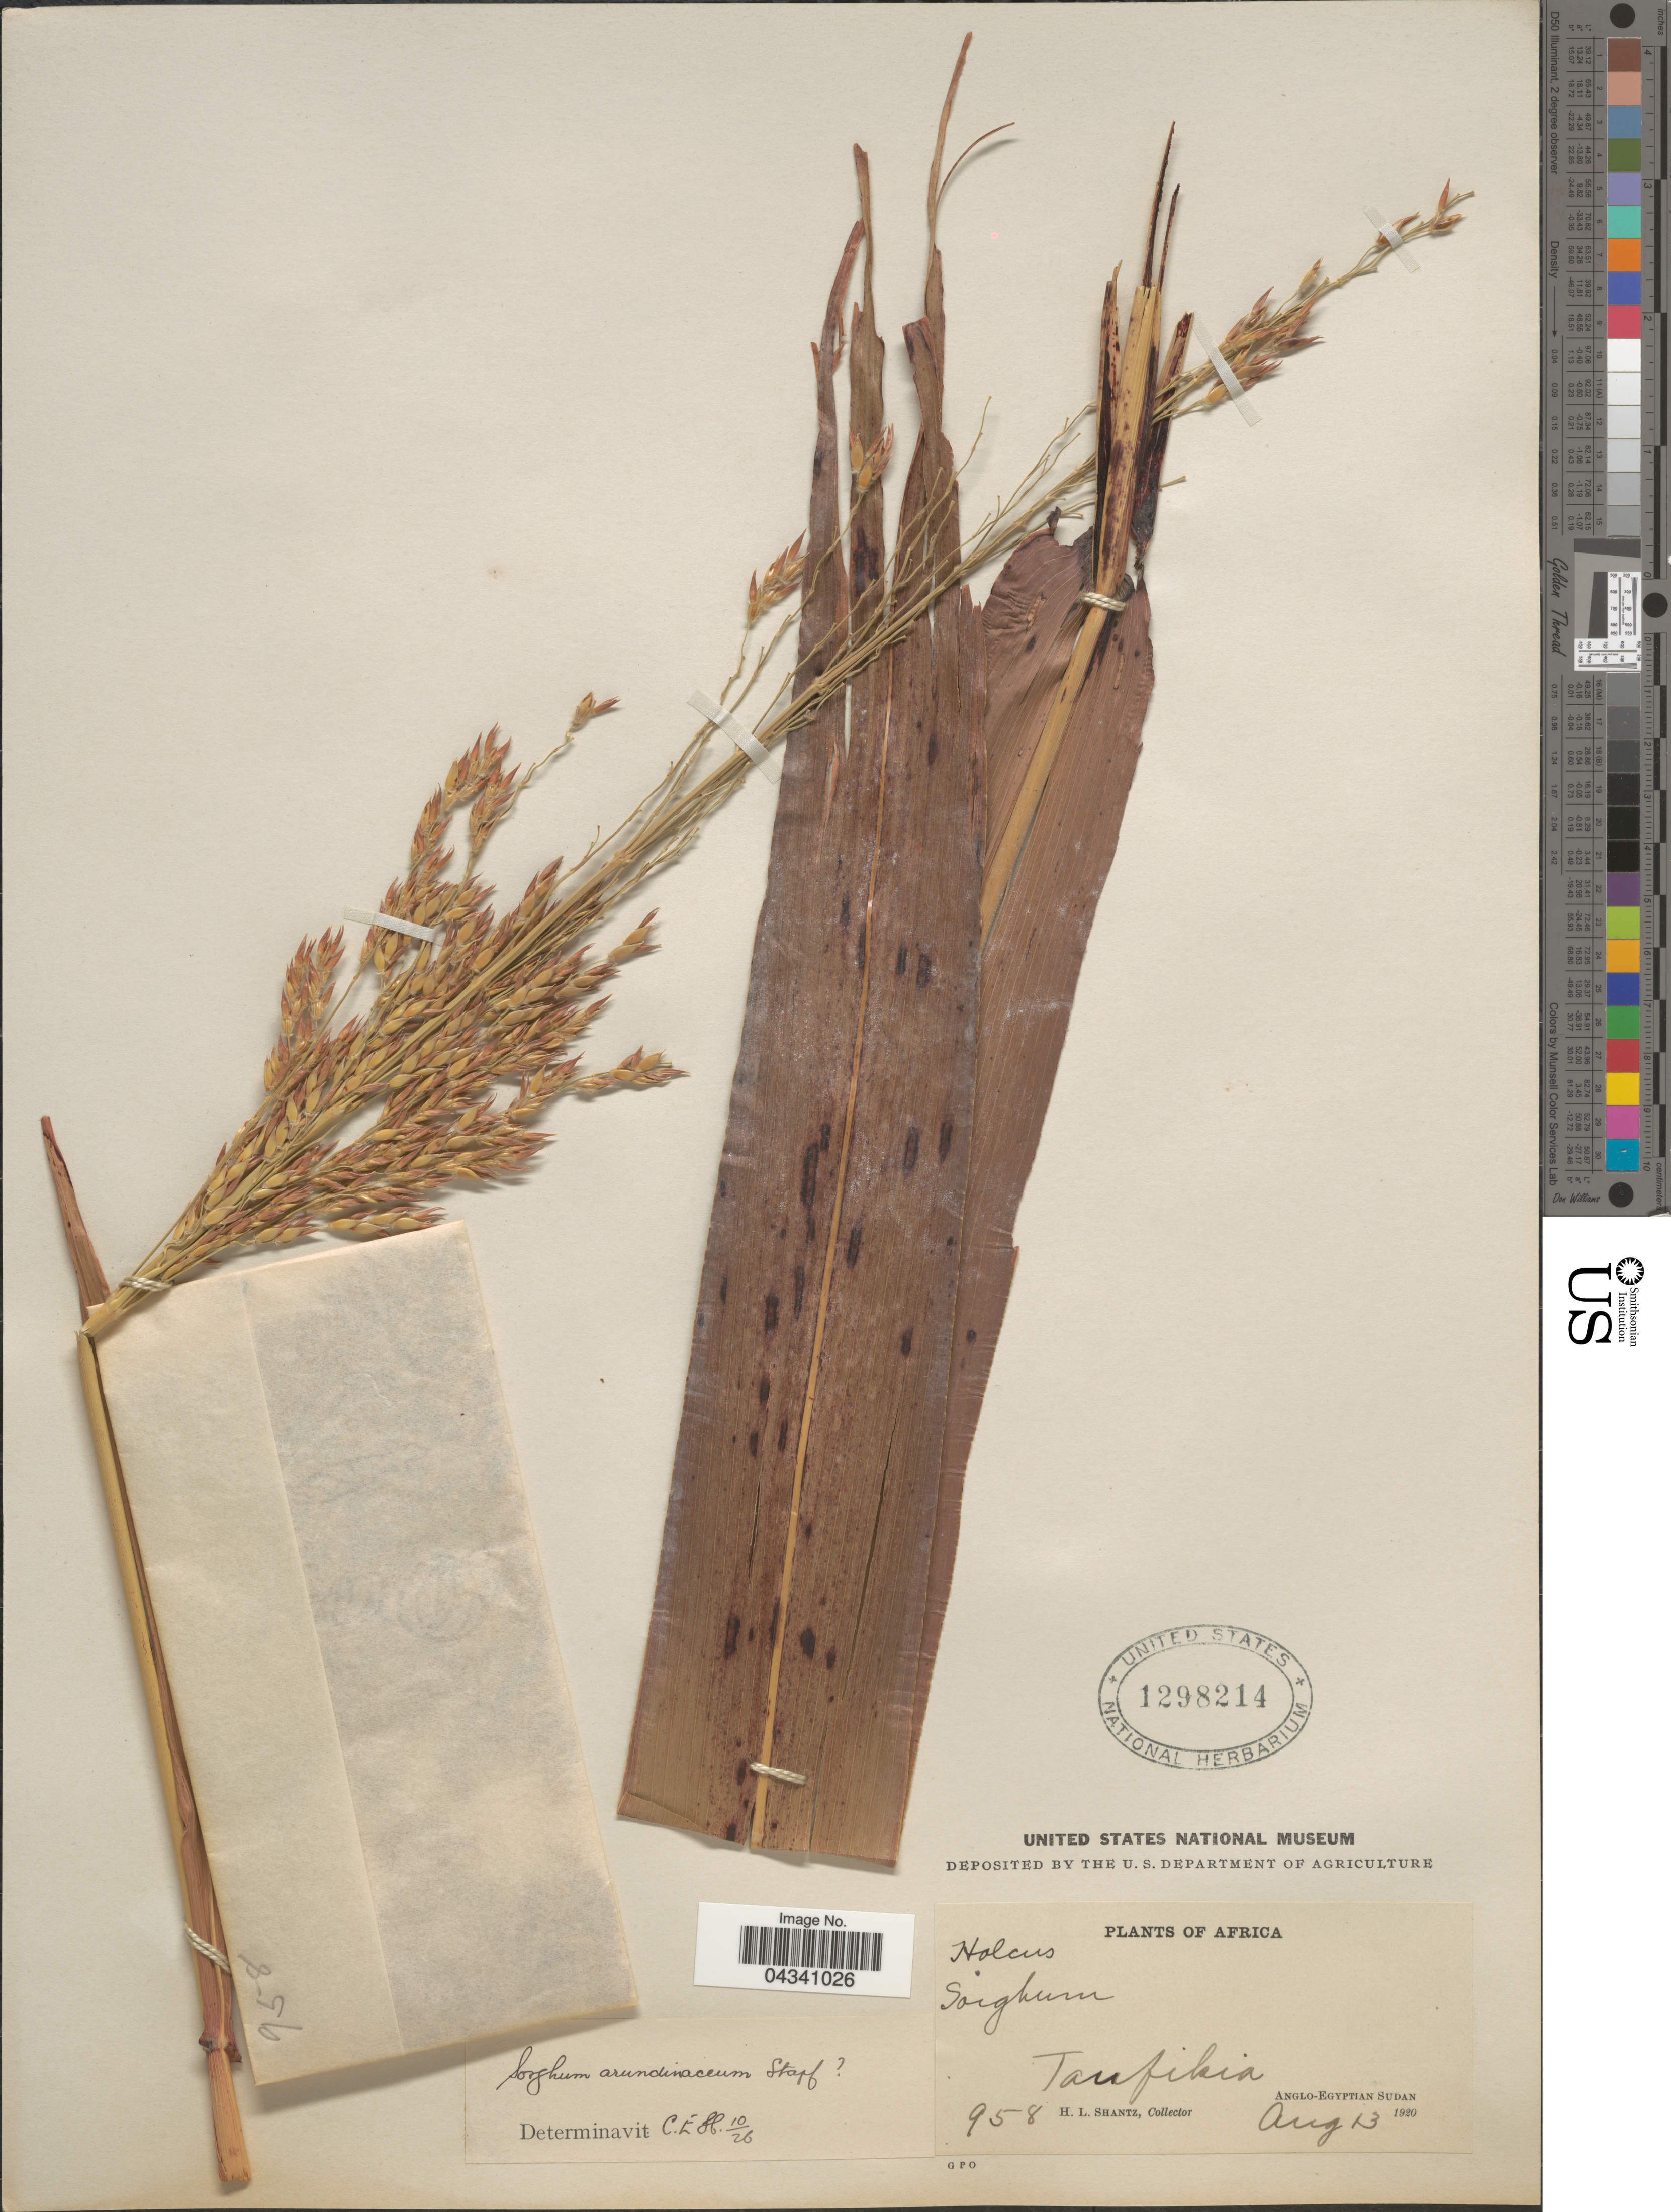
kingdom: Plantae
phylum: Tracheophyta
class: Liliopsida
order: Poales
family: Poaceae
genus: Sorghum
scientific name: Sorghum arundinaceum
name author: (Desv.) Stapf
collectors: H. Shantz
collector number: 958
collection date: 1920-08-13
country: South Sudan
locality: Africa. Taufikia. Anglo-Egyptian Sudan.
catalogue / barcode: US 1298214